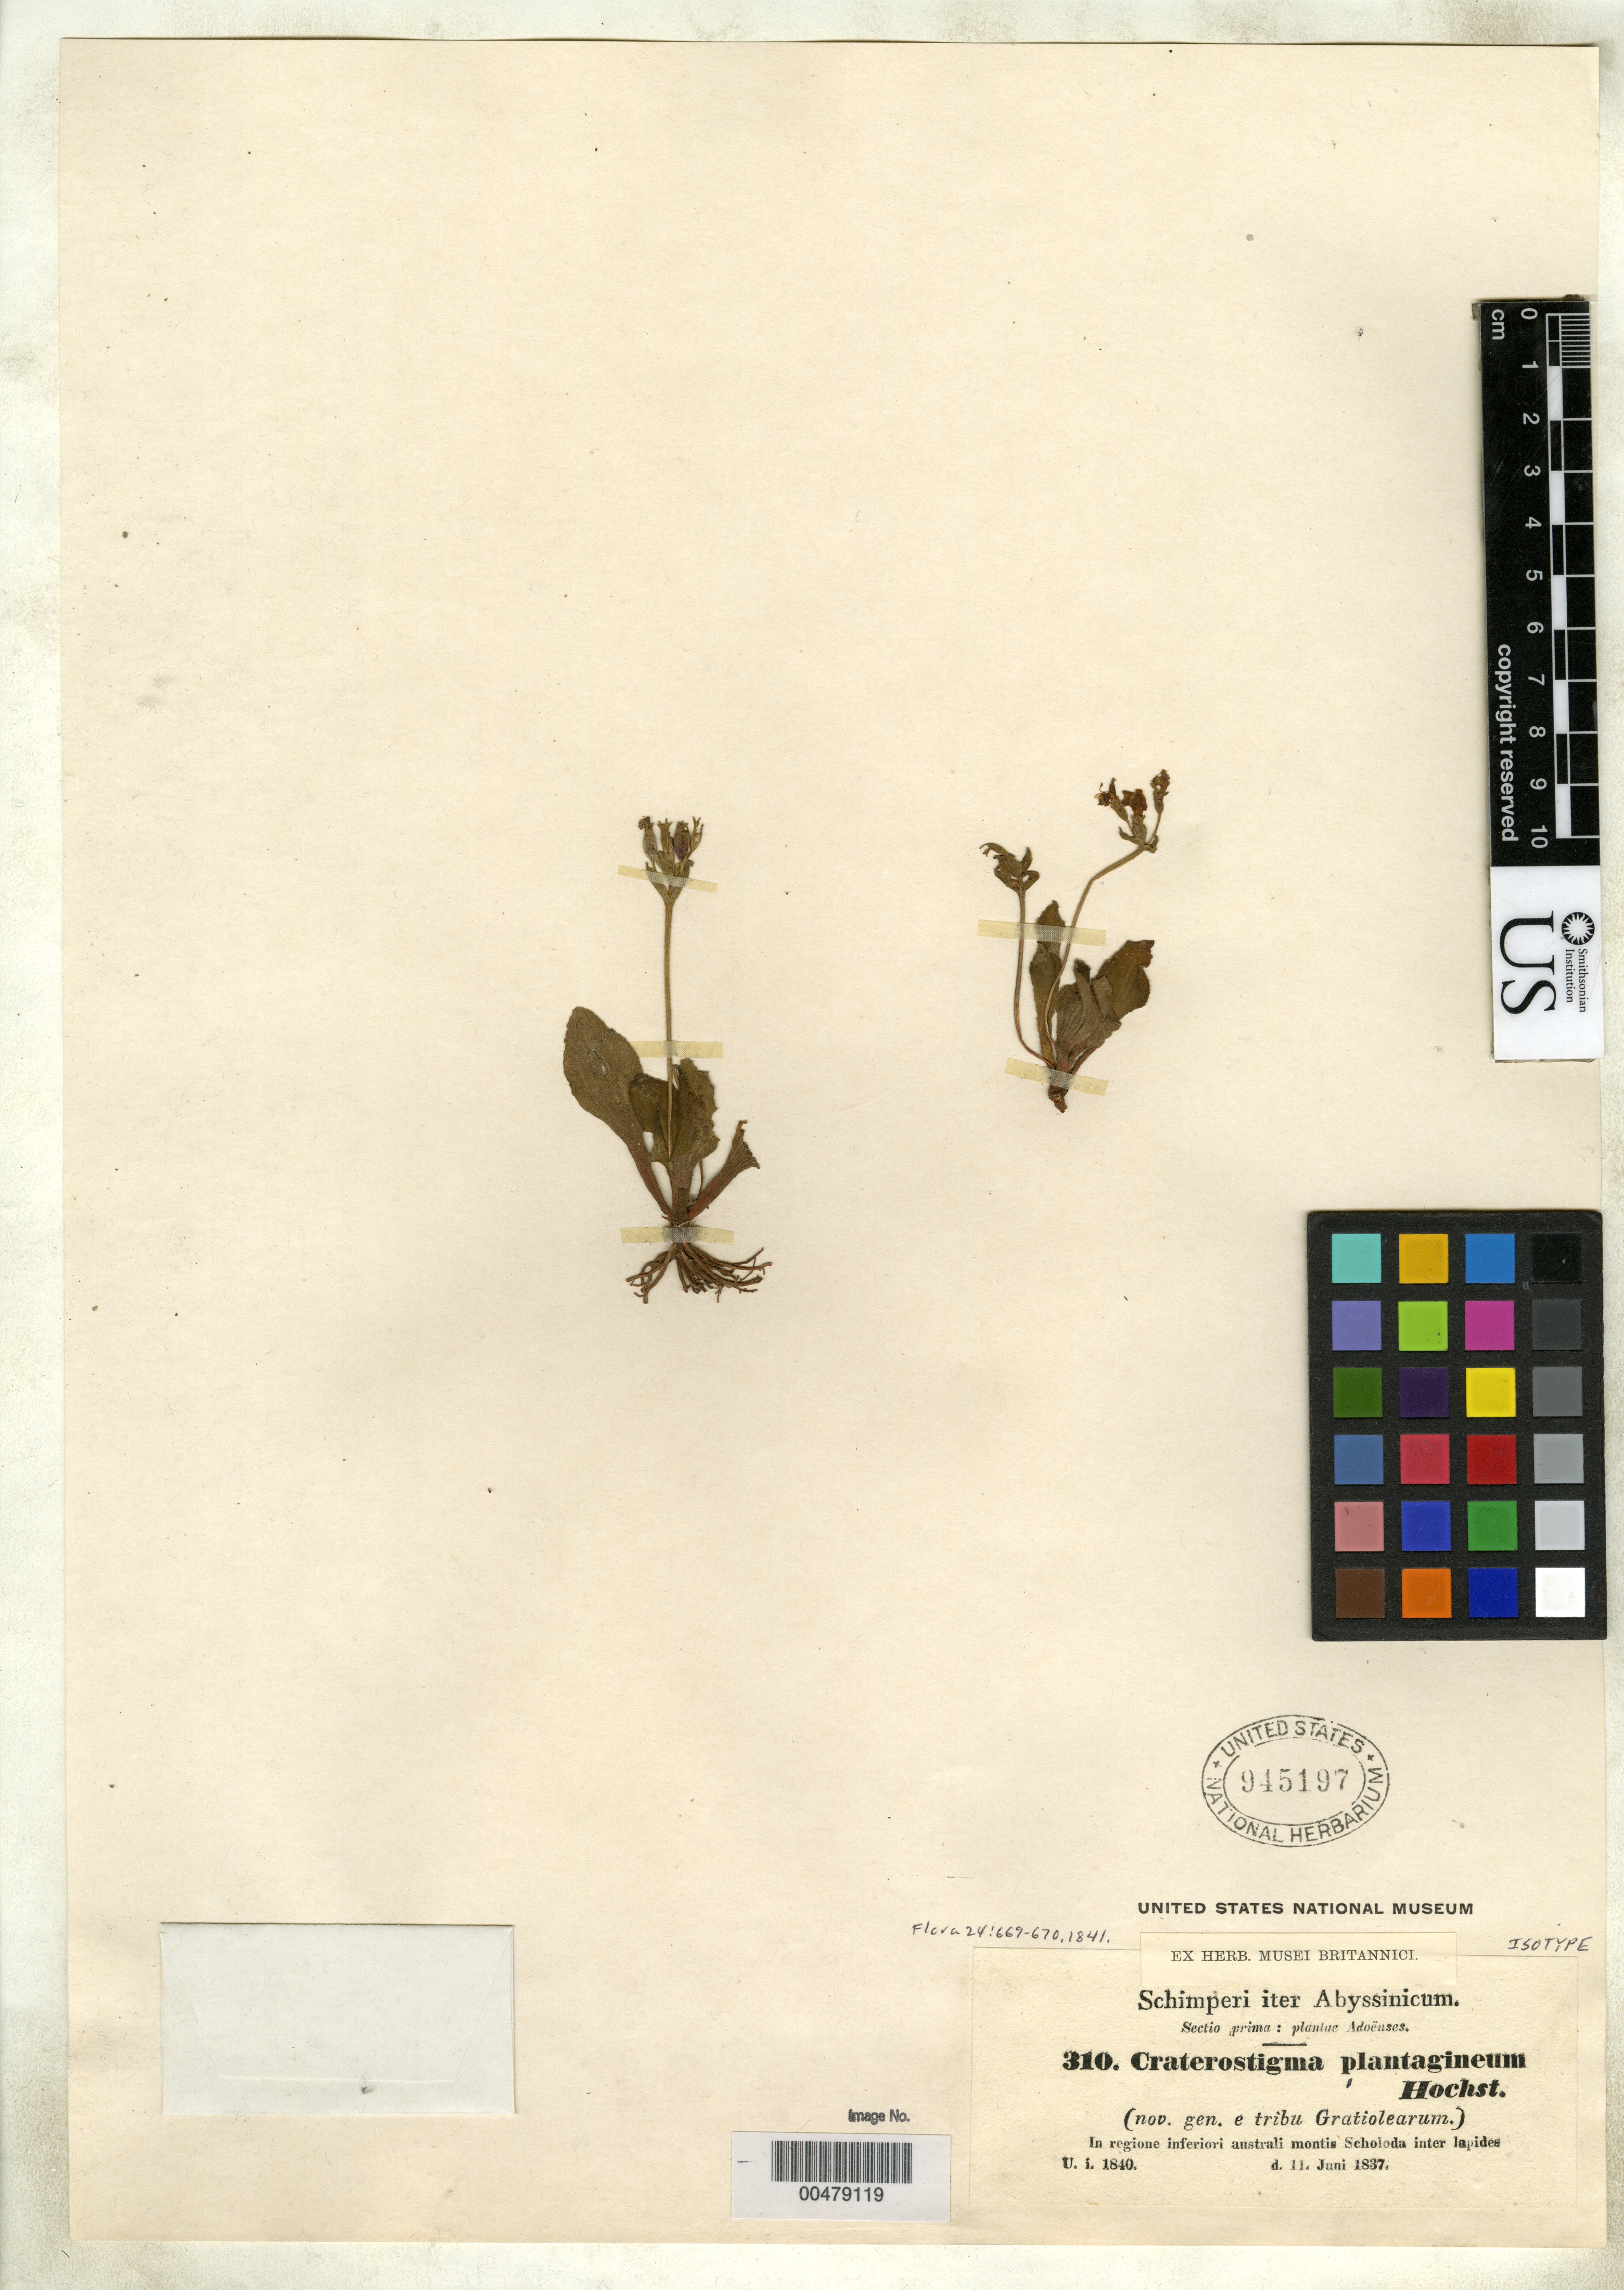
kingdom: Plantae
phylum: Tracheophyta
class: Magnoliopsida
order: Lamiales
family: Linderniaceae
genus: Craterostigma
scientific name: Craterostigma plantagineum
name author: Hochst.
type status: Isotype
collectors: G. W. Schimper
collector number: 310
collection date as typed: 11 Jun 1837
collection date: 1837-06-11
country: Ethiopia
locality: In regione inferiori australi montisscholoda inter Lapides.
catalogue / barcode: US 945197